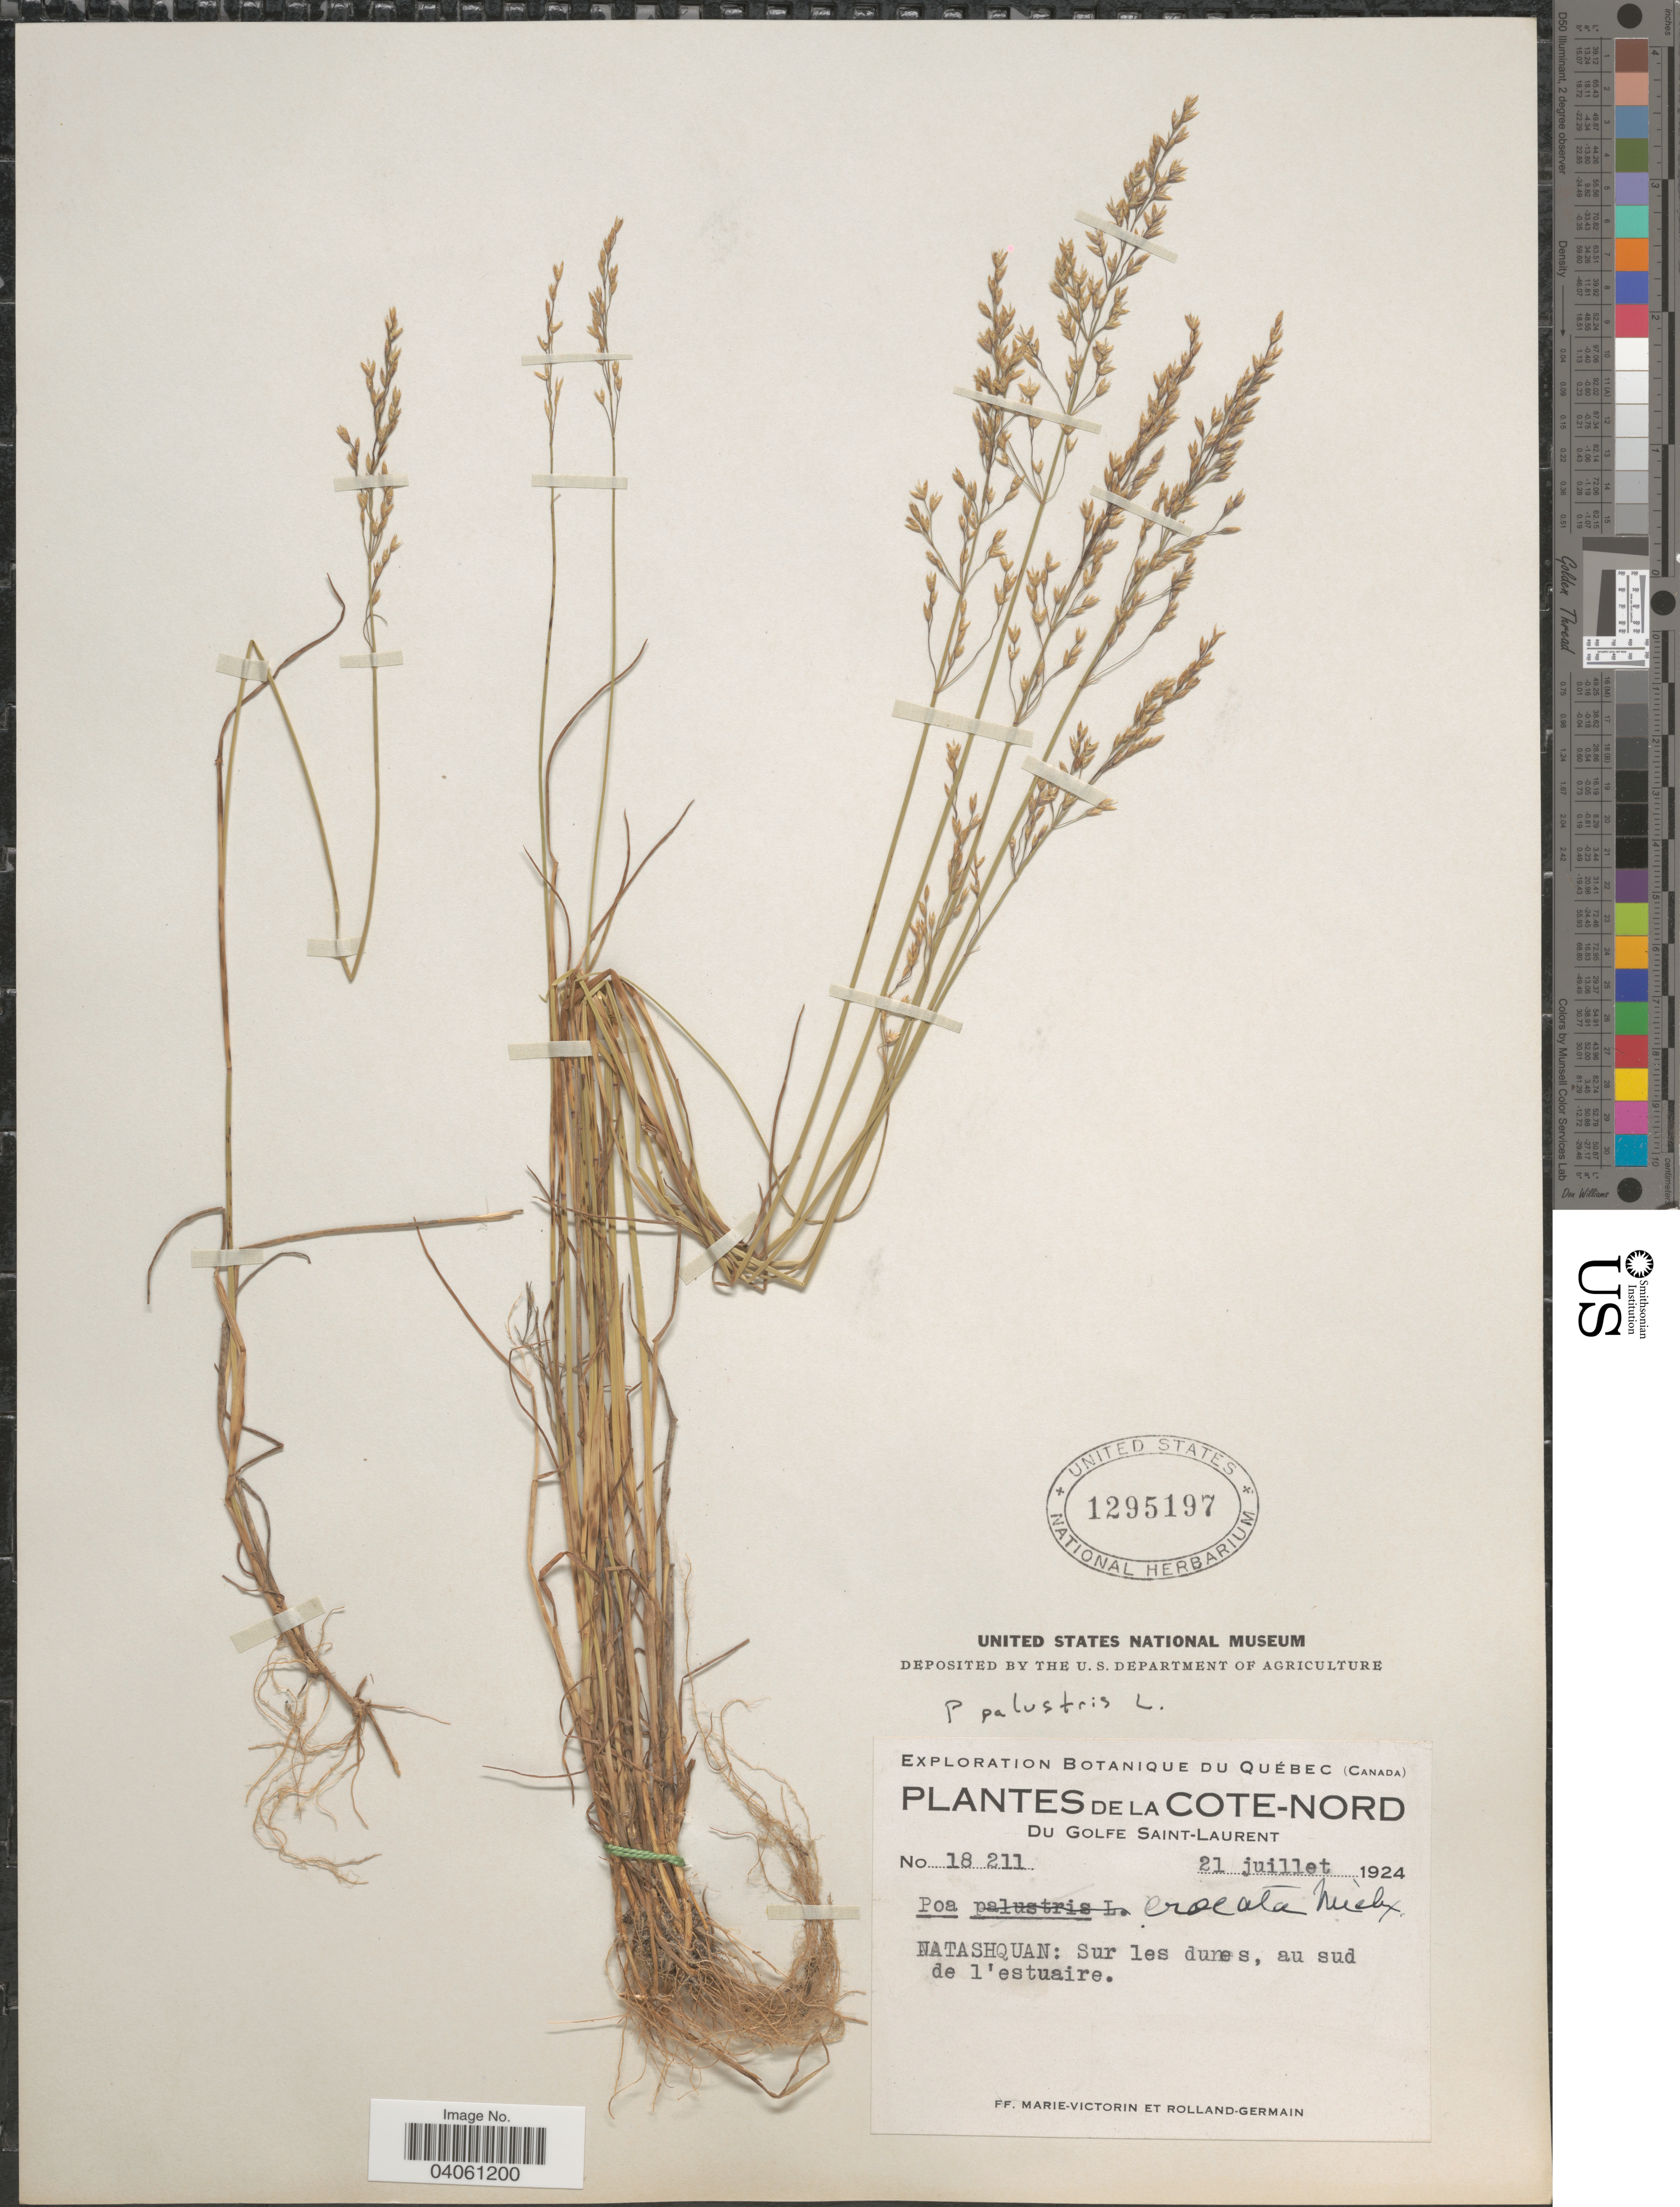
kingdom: Plantae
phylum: Tracheophyta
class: Liliopsida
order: Poales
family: Poaceae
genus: Poa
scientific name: Poa palustris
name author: L.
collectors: F. Marie-Victorin & Rolland-Germain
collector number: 18211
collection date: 1924-07-21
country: Canada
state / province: Quebec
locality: La Cote-Nord. Du Golfe Saint-Laurent. Natashquan: Sur les dunes, au sud de l' estuaire.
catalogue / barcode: US 1295197